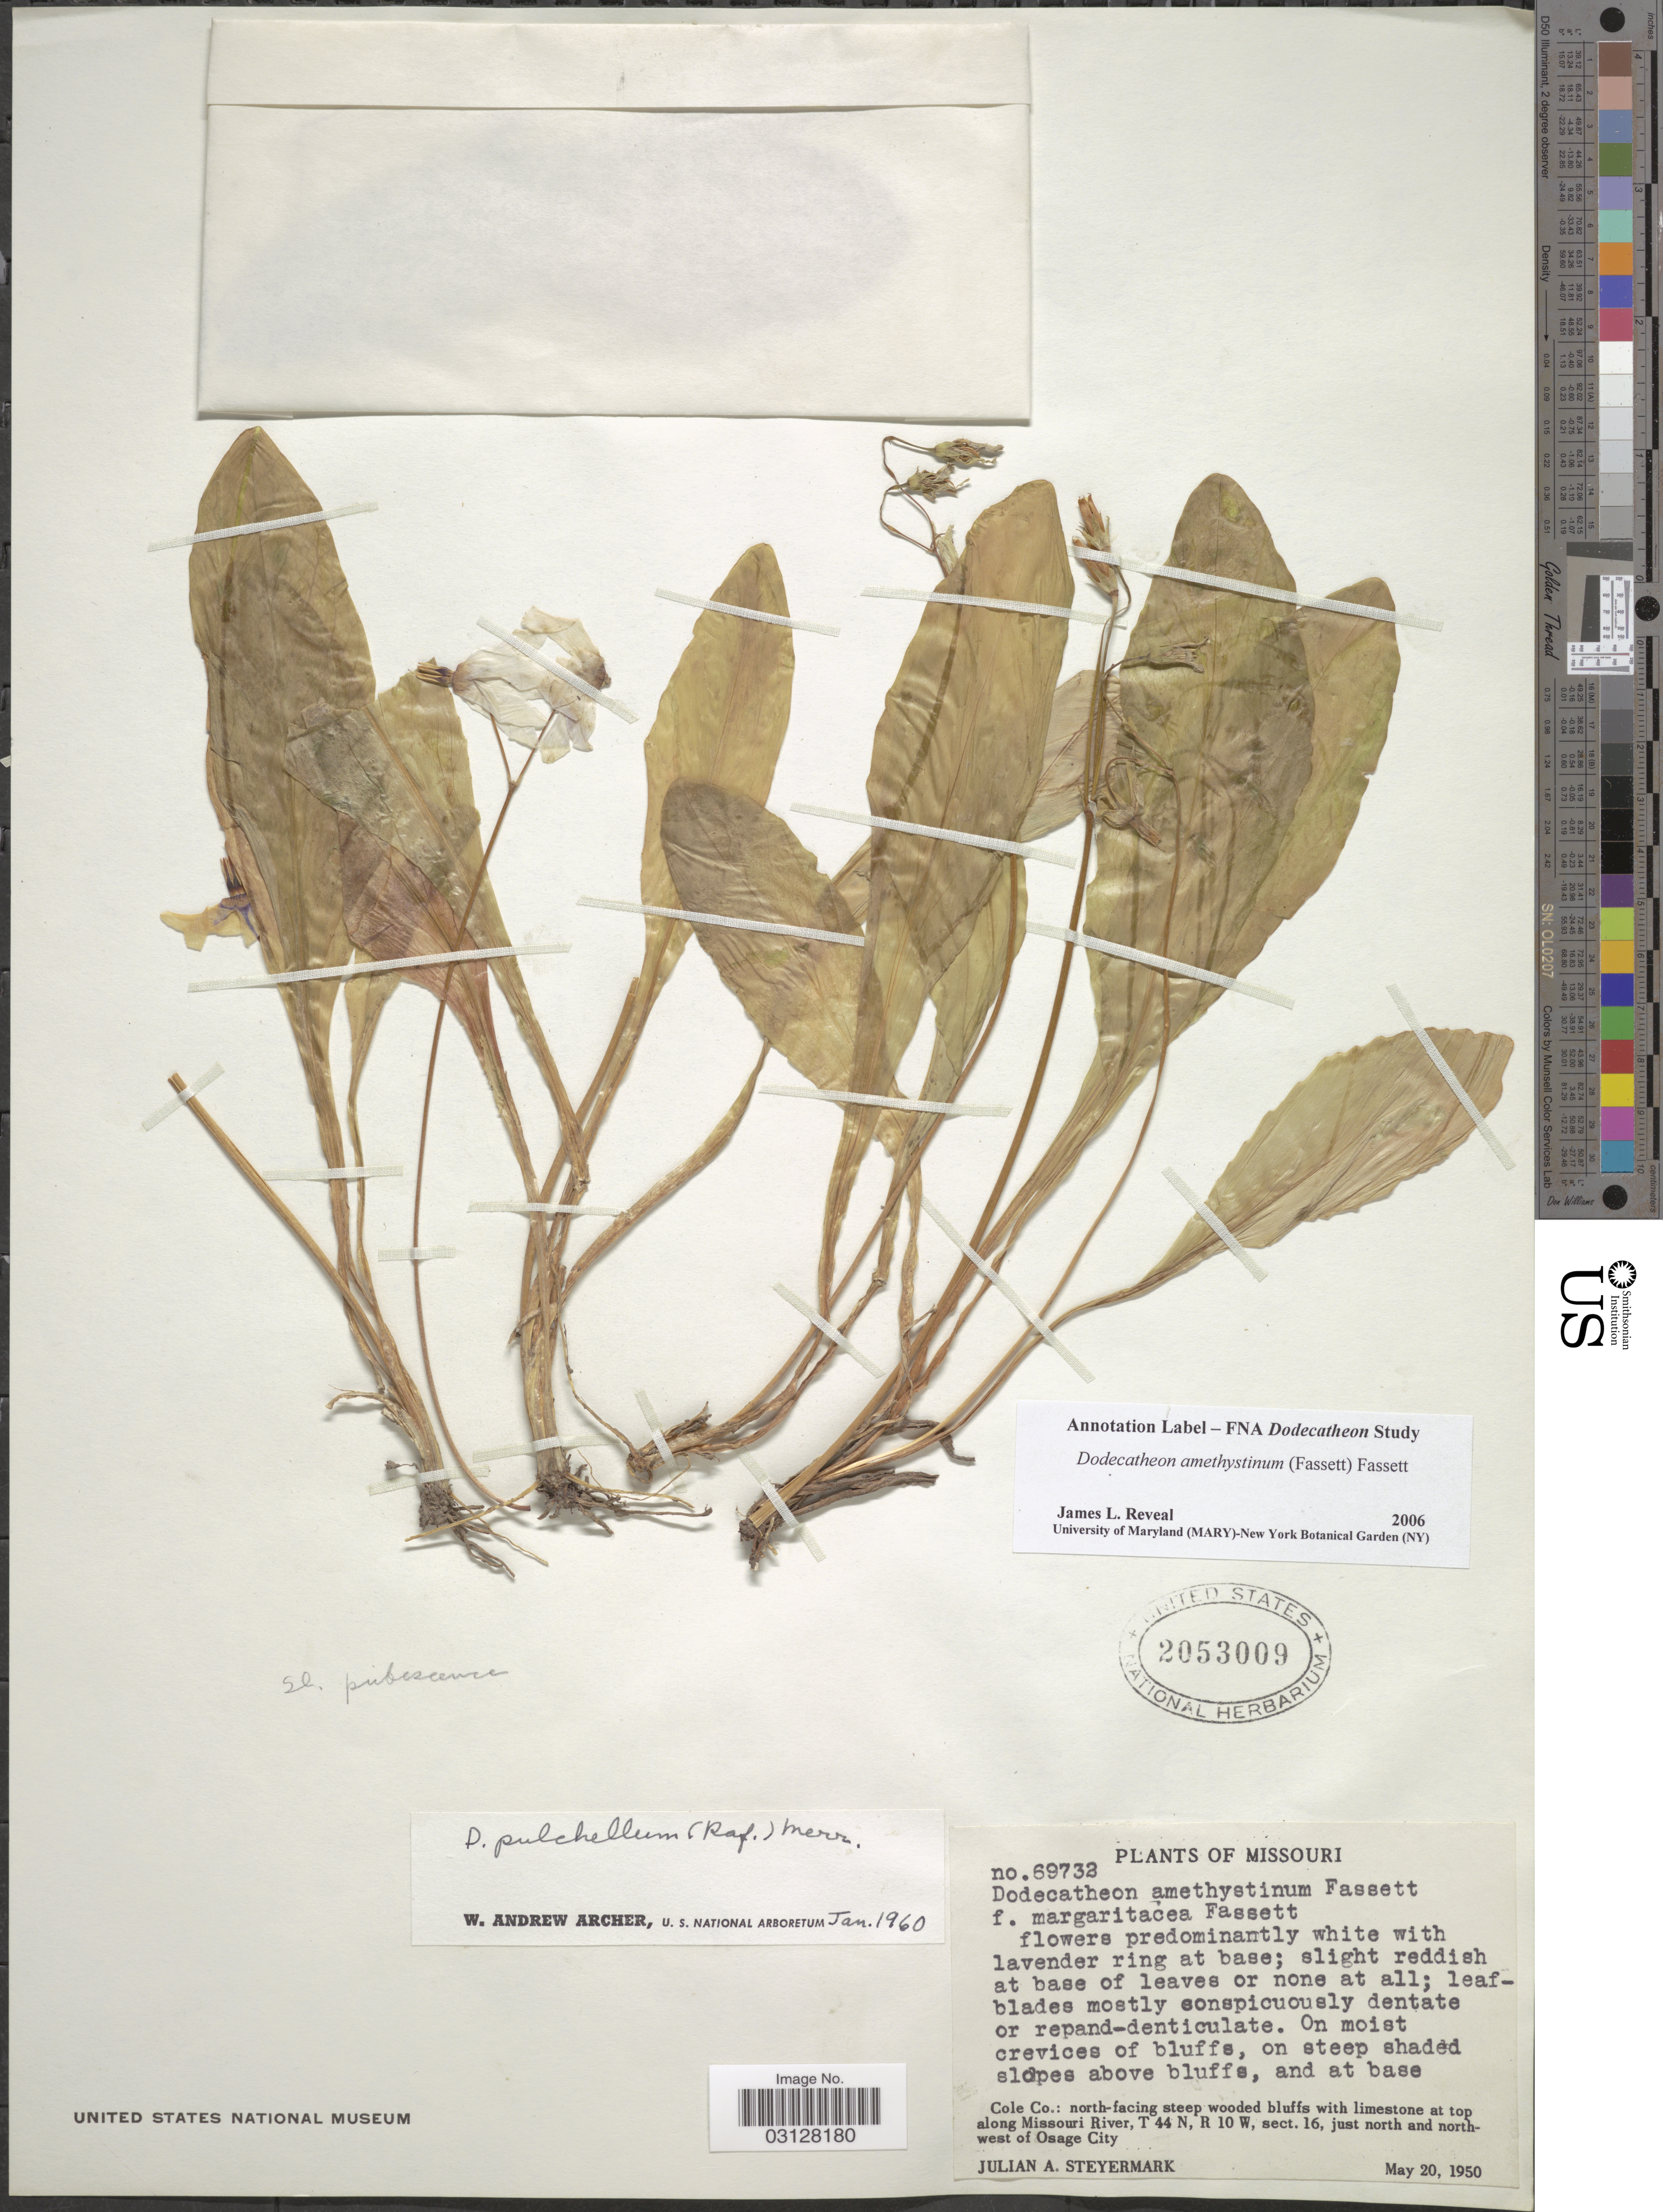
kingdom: Plantae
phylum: Tracheophyta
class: Magnoliopsida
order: Ericales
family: Primulaceae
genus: Dodecatheon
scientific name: Dodecatheon amethystinum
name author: (Fassett) Fassett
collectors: J. Steyermark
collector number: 69732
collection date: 1950-05-20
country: United States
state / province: Missouri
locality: Cole Co.: north-facing steep wooded bluffs with limestone at top along Missouri River, T 44 N, R 10 W, sect. 16, just north and north-west of Osage City.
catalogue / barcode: US 2053009